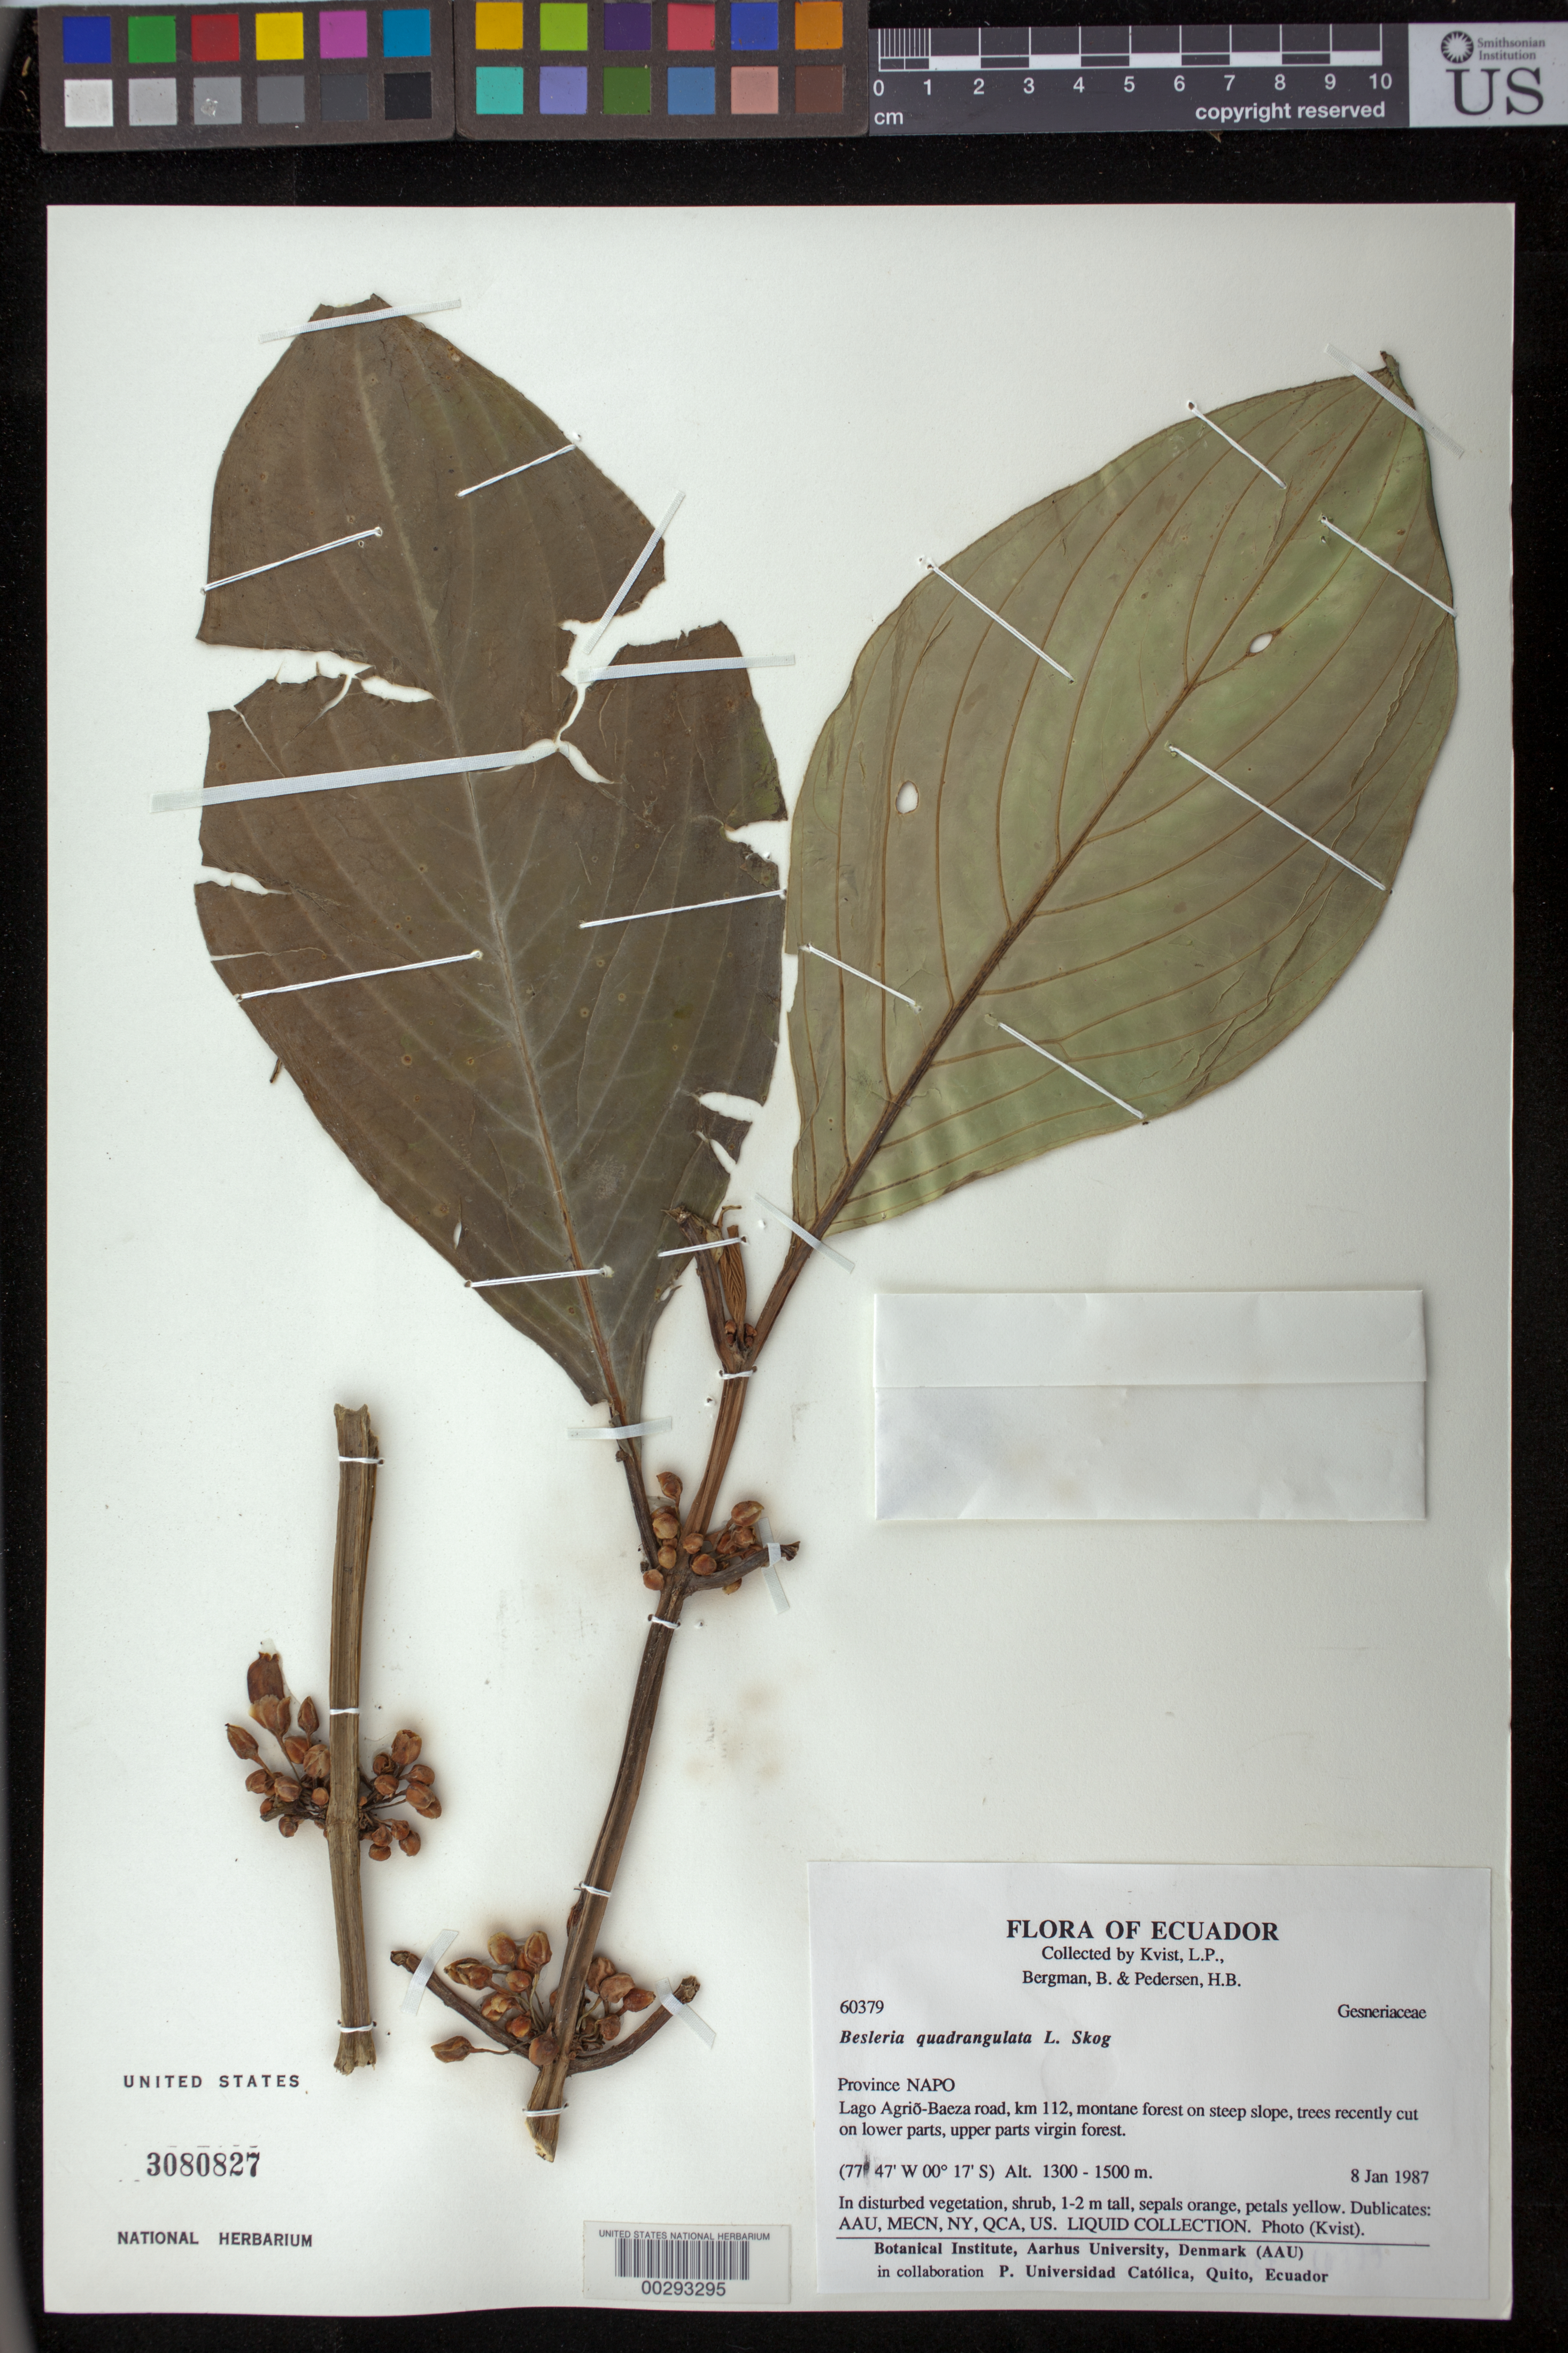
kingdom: Plantae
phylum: Tracheophyta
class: Magnoliopsida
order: Lamiales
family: Gesneriaceae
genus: Besleria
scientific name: Besleria quadrangulata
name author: L.E. Skog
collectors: L. P. Kvist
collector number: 60379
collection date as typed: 08 Jan 1987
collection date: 1987-01-08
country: Ecuador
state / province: Napo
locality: Lago Agrio-Baeza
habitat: Montane forest on steep slope trees cut on lower parts of virgin forest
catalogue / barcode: US 3080827